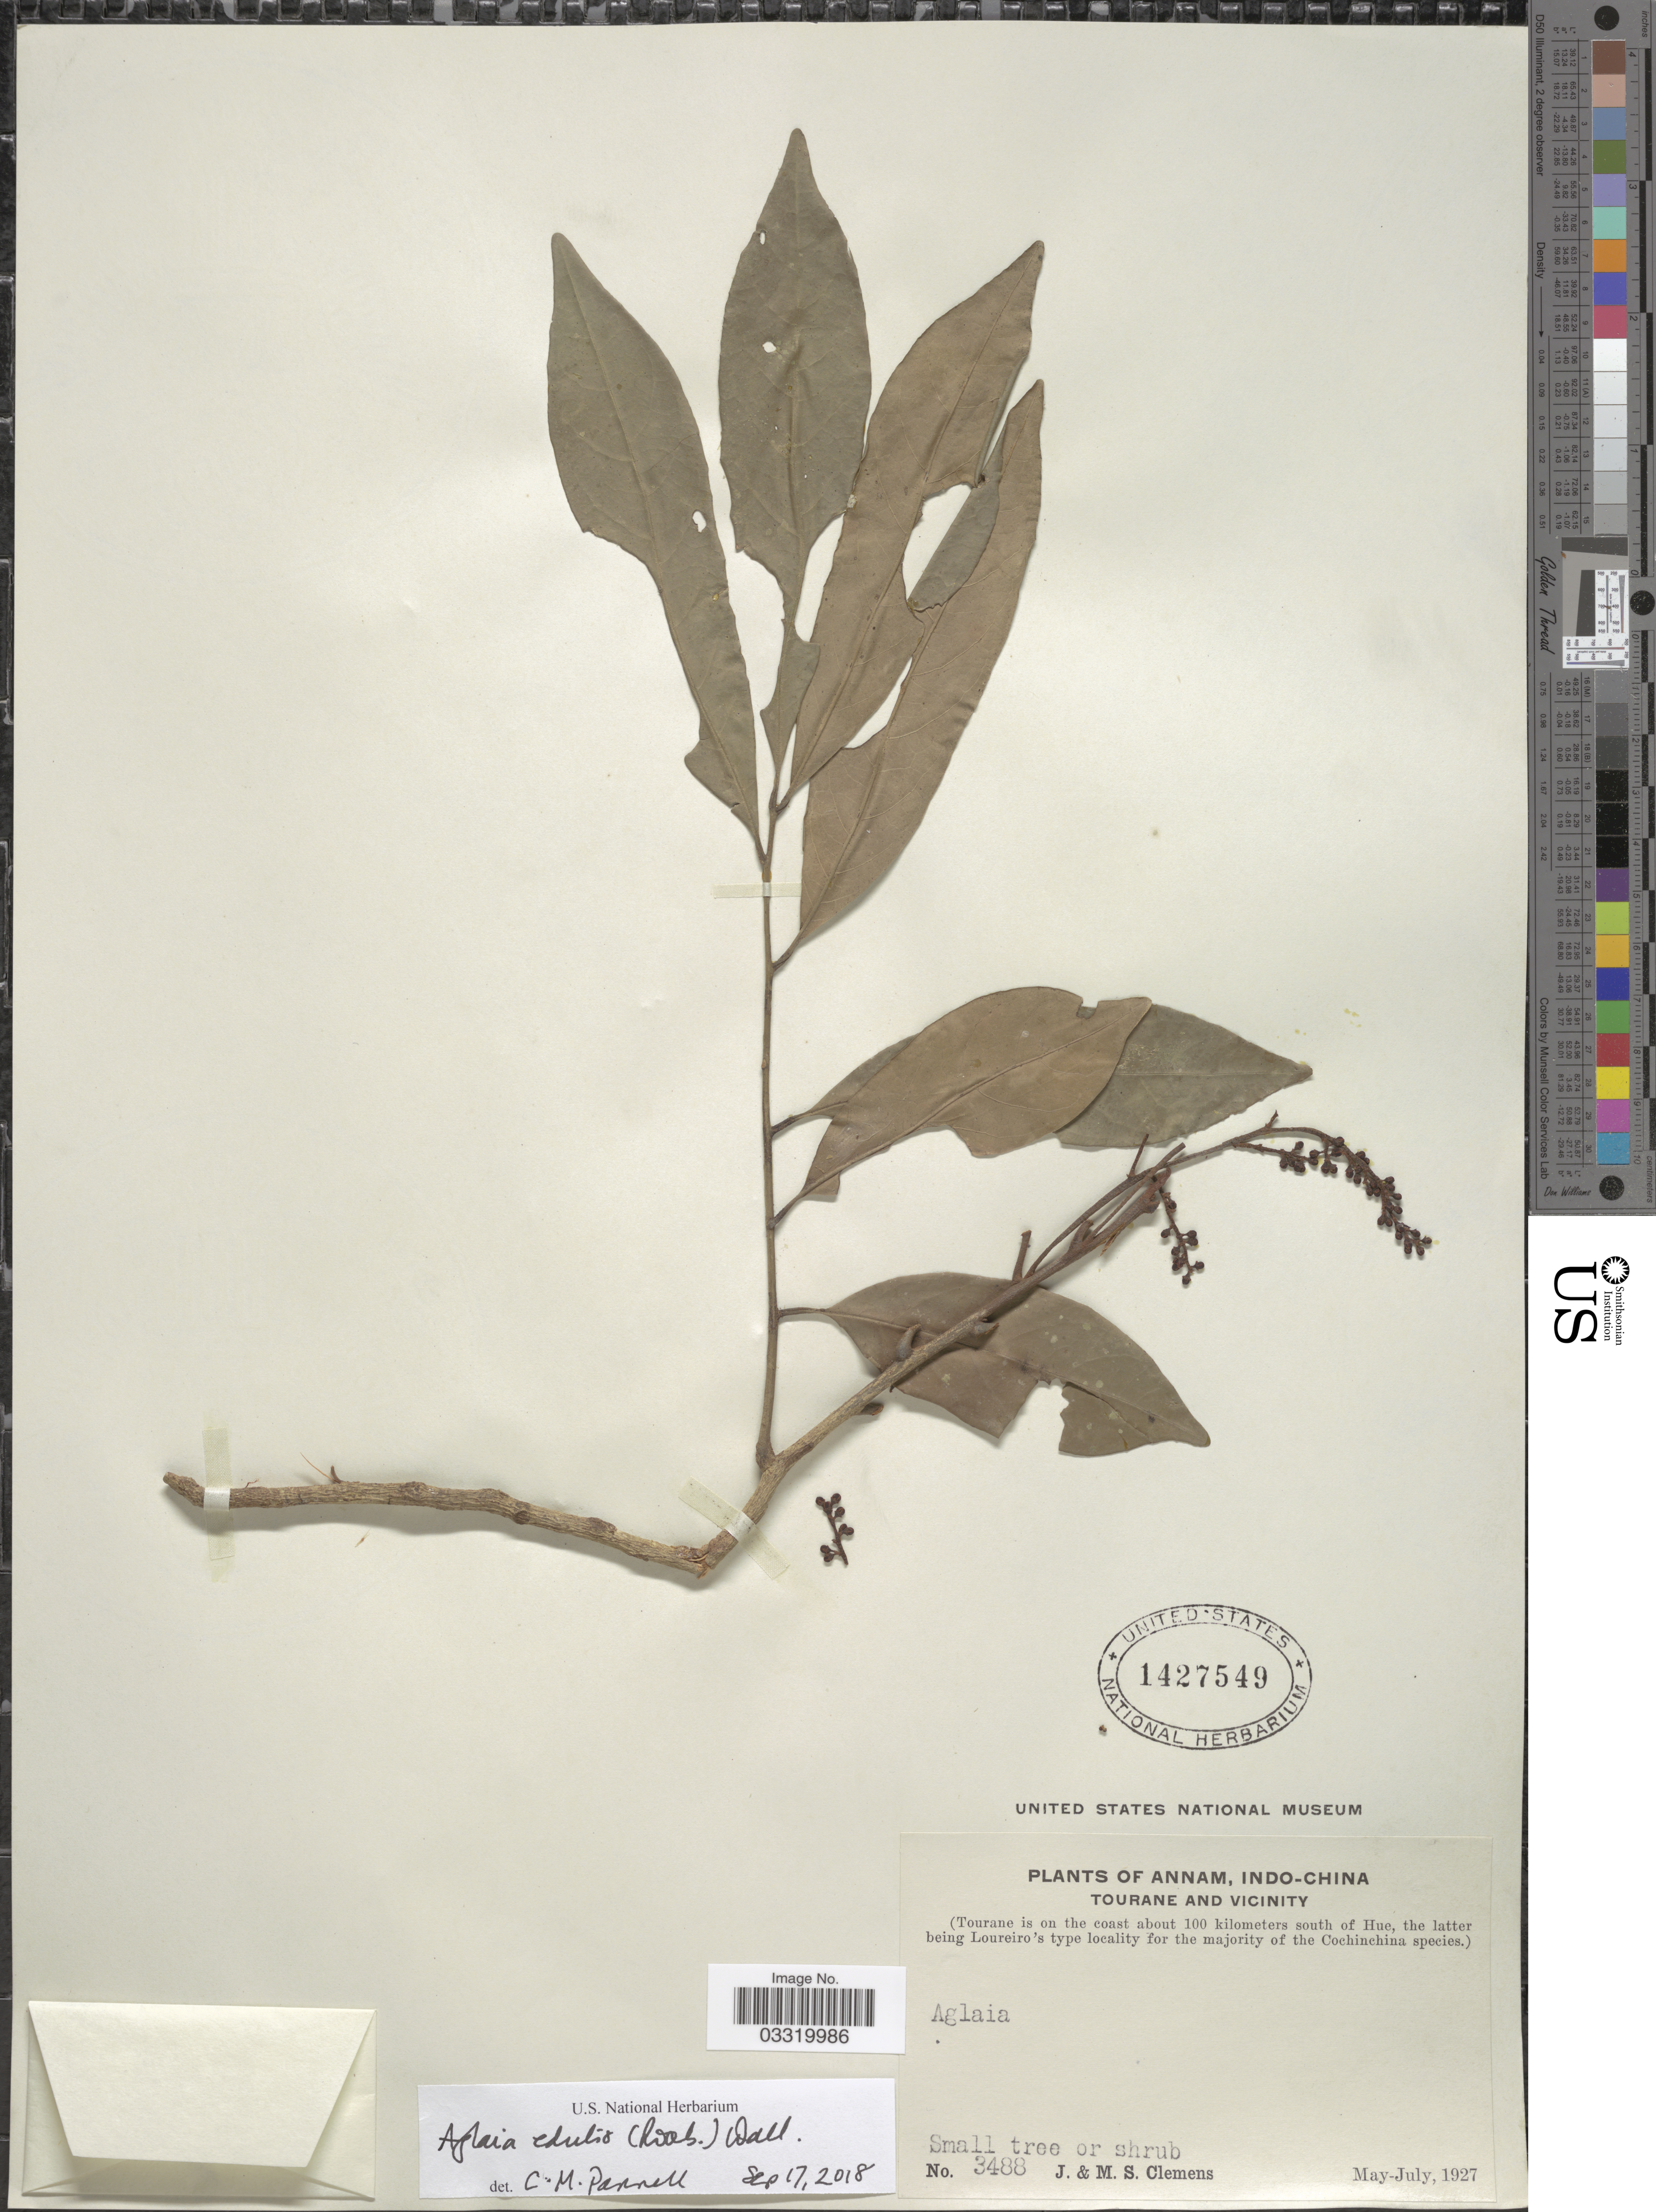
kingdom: Plantae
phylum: Tracheophyta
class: Magnoliopsida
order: Sapindales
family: Meliaceae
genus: Aglaia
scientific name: Aglaia edulis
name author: (Roxb.) Wall.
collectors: J. Clemens & M. S. Clemens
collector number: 3488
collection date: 1927-05/1927-07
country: Vietnam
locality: Annam, Indo-China. Tourane and vicinity. (Tourane is on the coast about 100 kilometers south of Hue).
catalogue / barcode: US 1427549